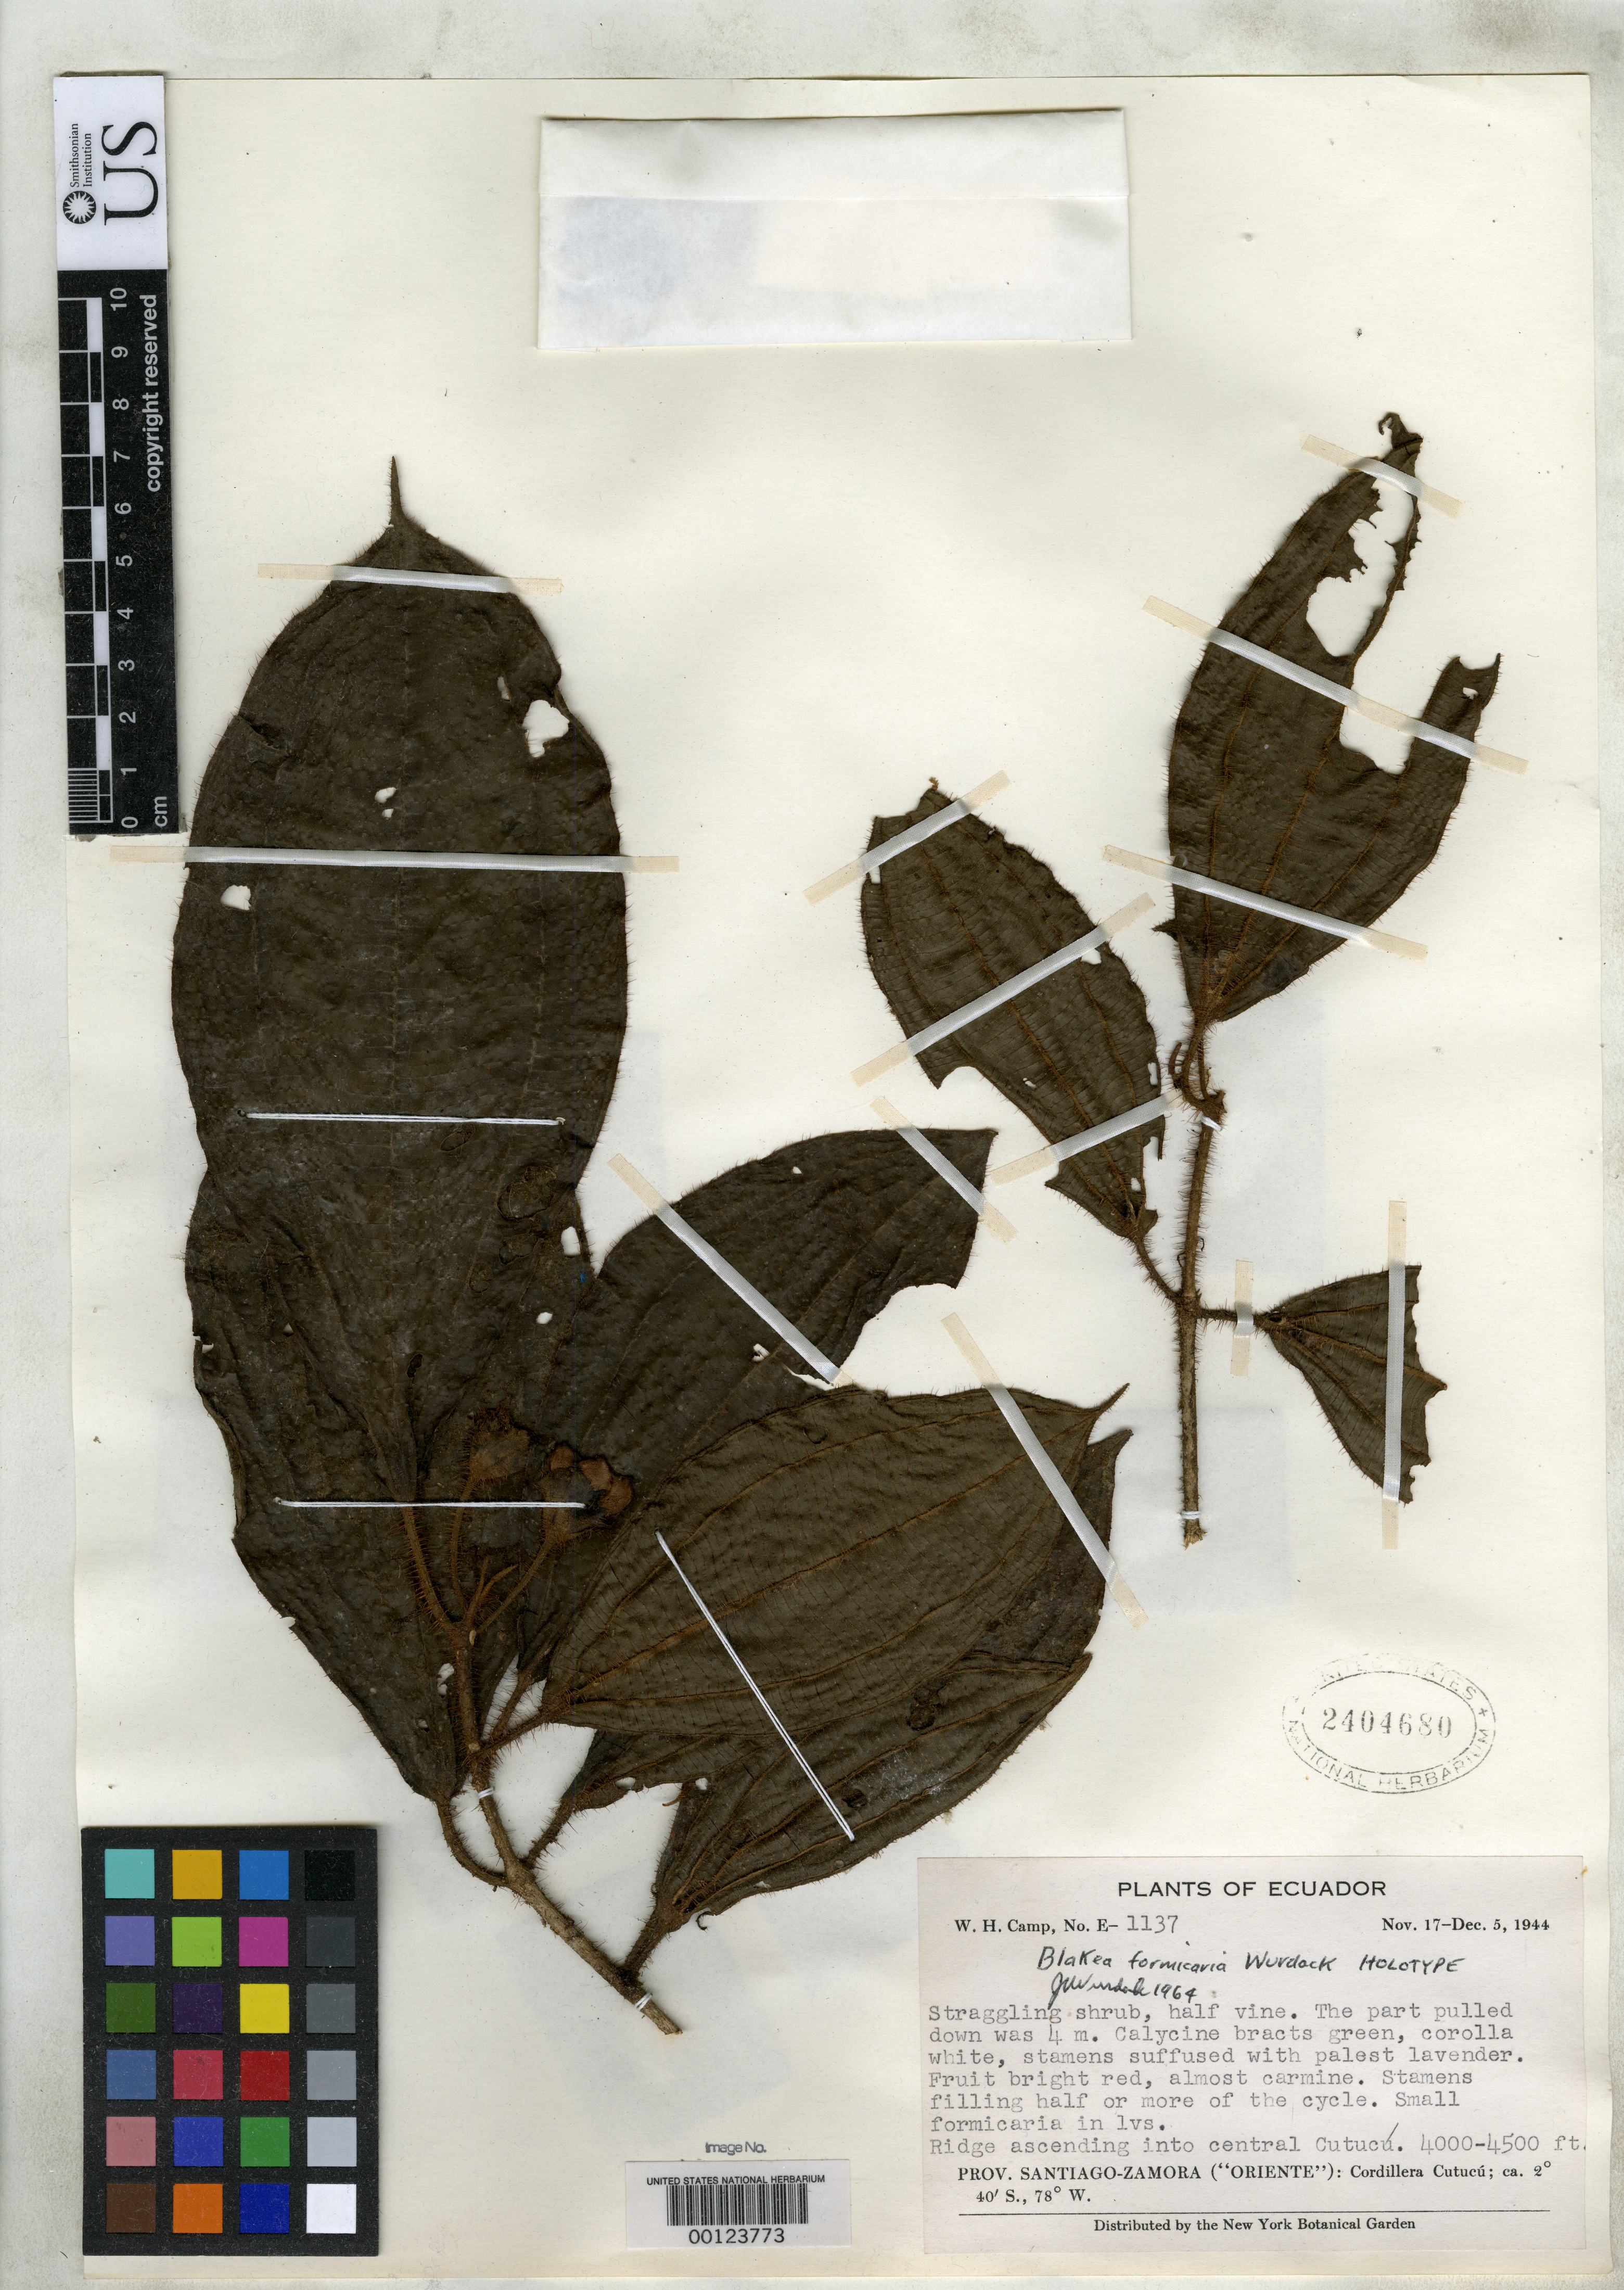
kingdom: Plantae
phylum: Tracheophyta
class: Magnoliopsida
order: Myrtales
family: Melastomataceae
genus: Blakea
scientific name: Blakea formicaria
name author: Wurdack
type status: Holotype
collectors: W. H. Camp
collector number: E-1137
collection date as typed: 17 Nov 1944 to 05 Dec 1944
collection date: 1944-11-17/1944-12-05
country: Ecuador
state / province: Morona-Santiago / Zamora-Chinchipe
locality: Cordillera Cutucu.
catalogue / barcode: US 2404680